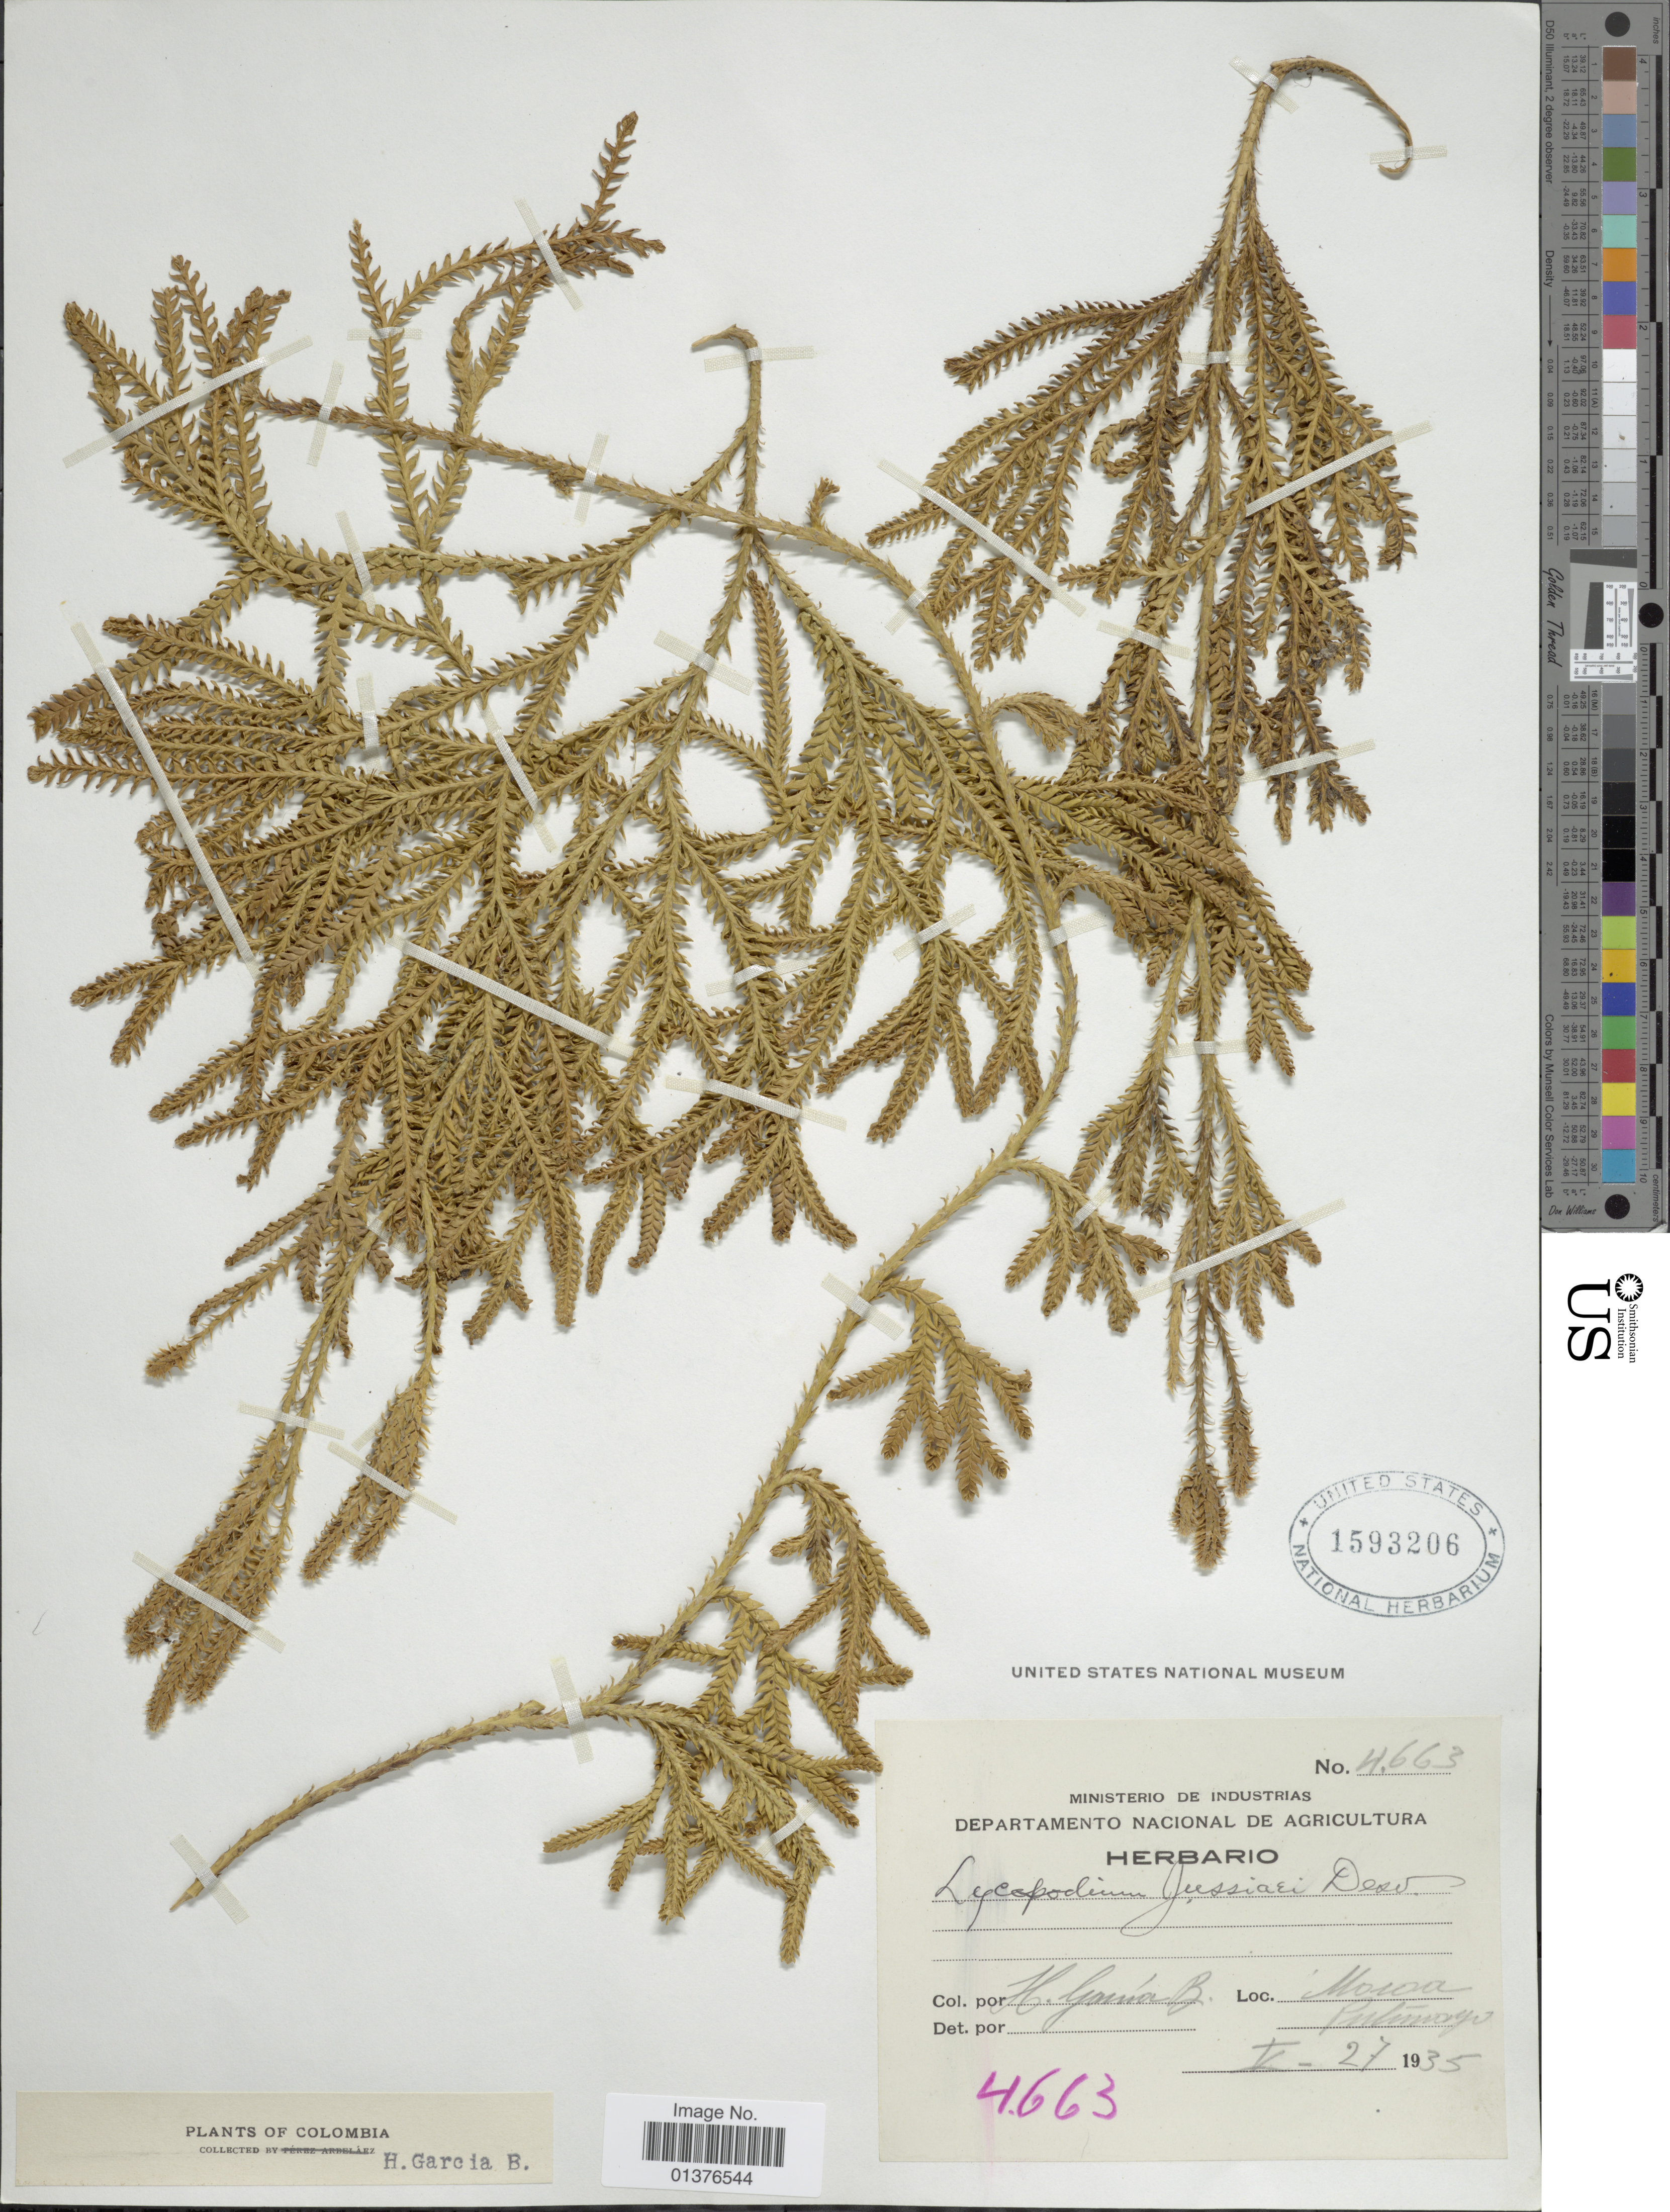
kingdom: Plantae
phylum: Tracheophyta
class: Lycopodiopsida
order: Lycopodiales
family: Lycopodiaceae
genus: Diphasium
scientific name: Diphasium jussiaei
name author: (Desv.) C. Presl ex Rothm.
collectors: H. García Barriga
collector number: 4663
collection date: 1935-05-27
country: Colombia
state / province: Putumayo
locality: Mocoa.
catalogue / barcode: US 1593206